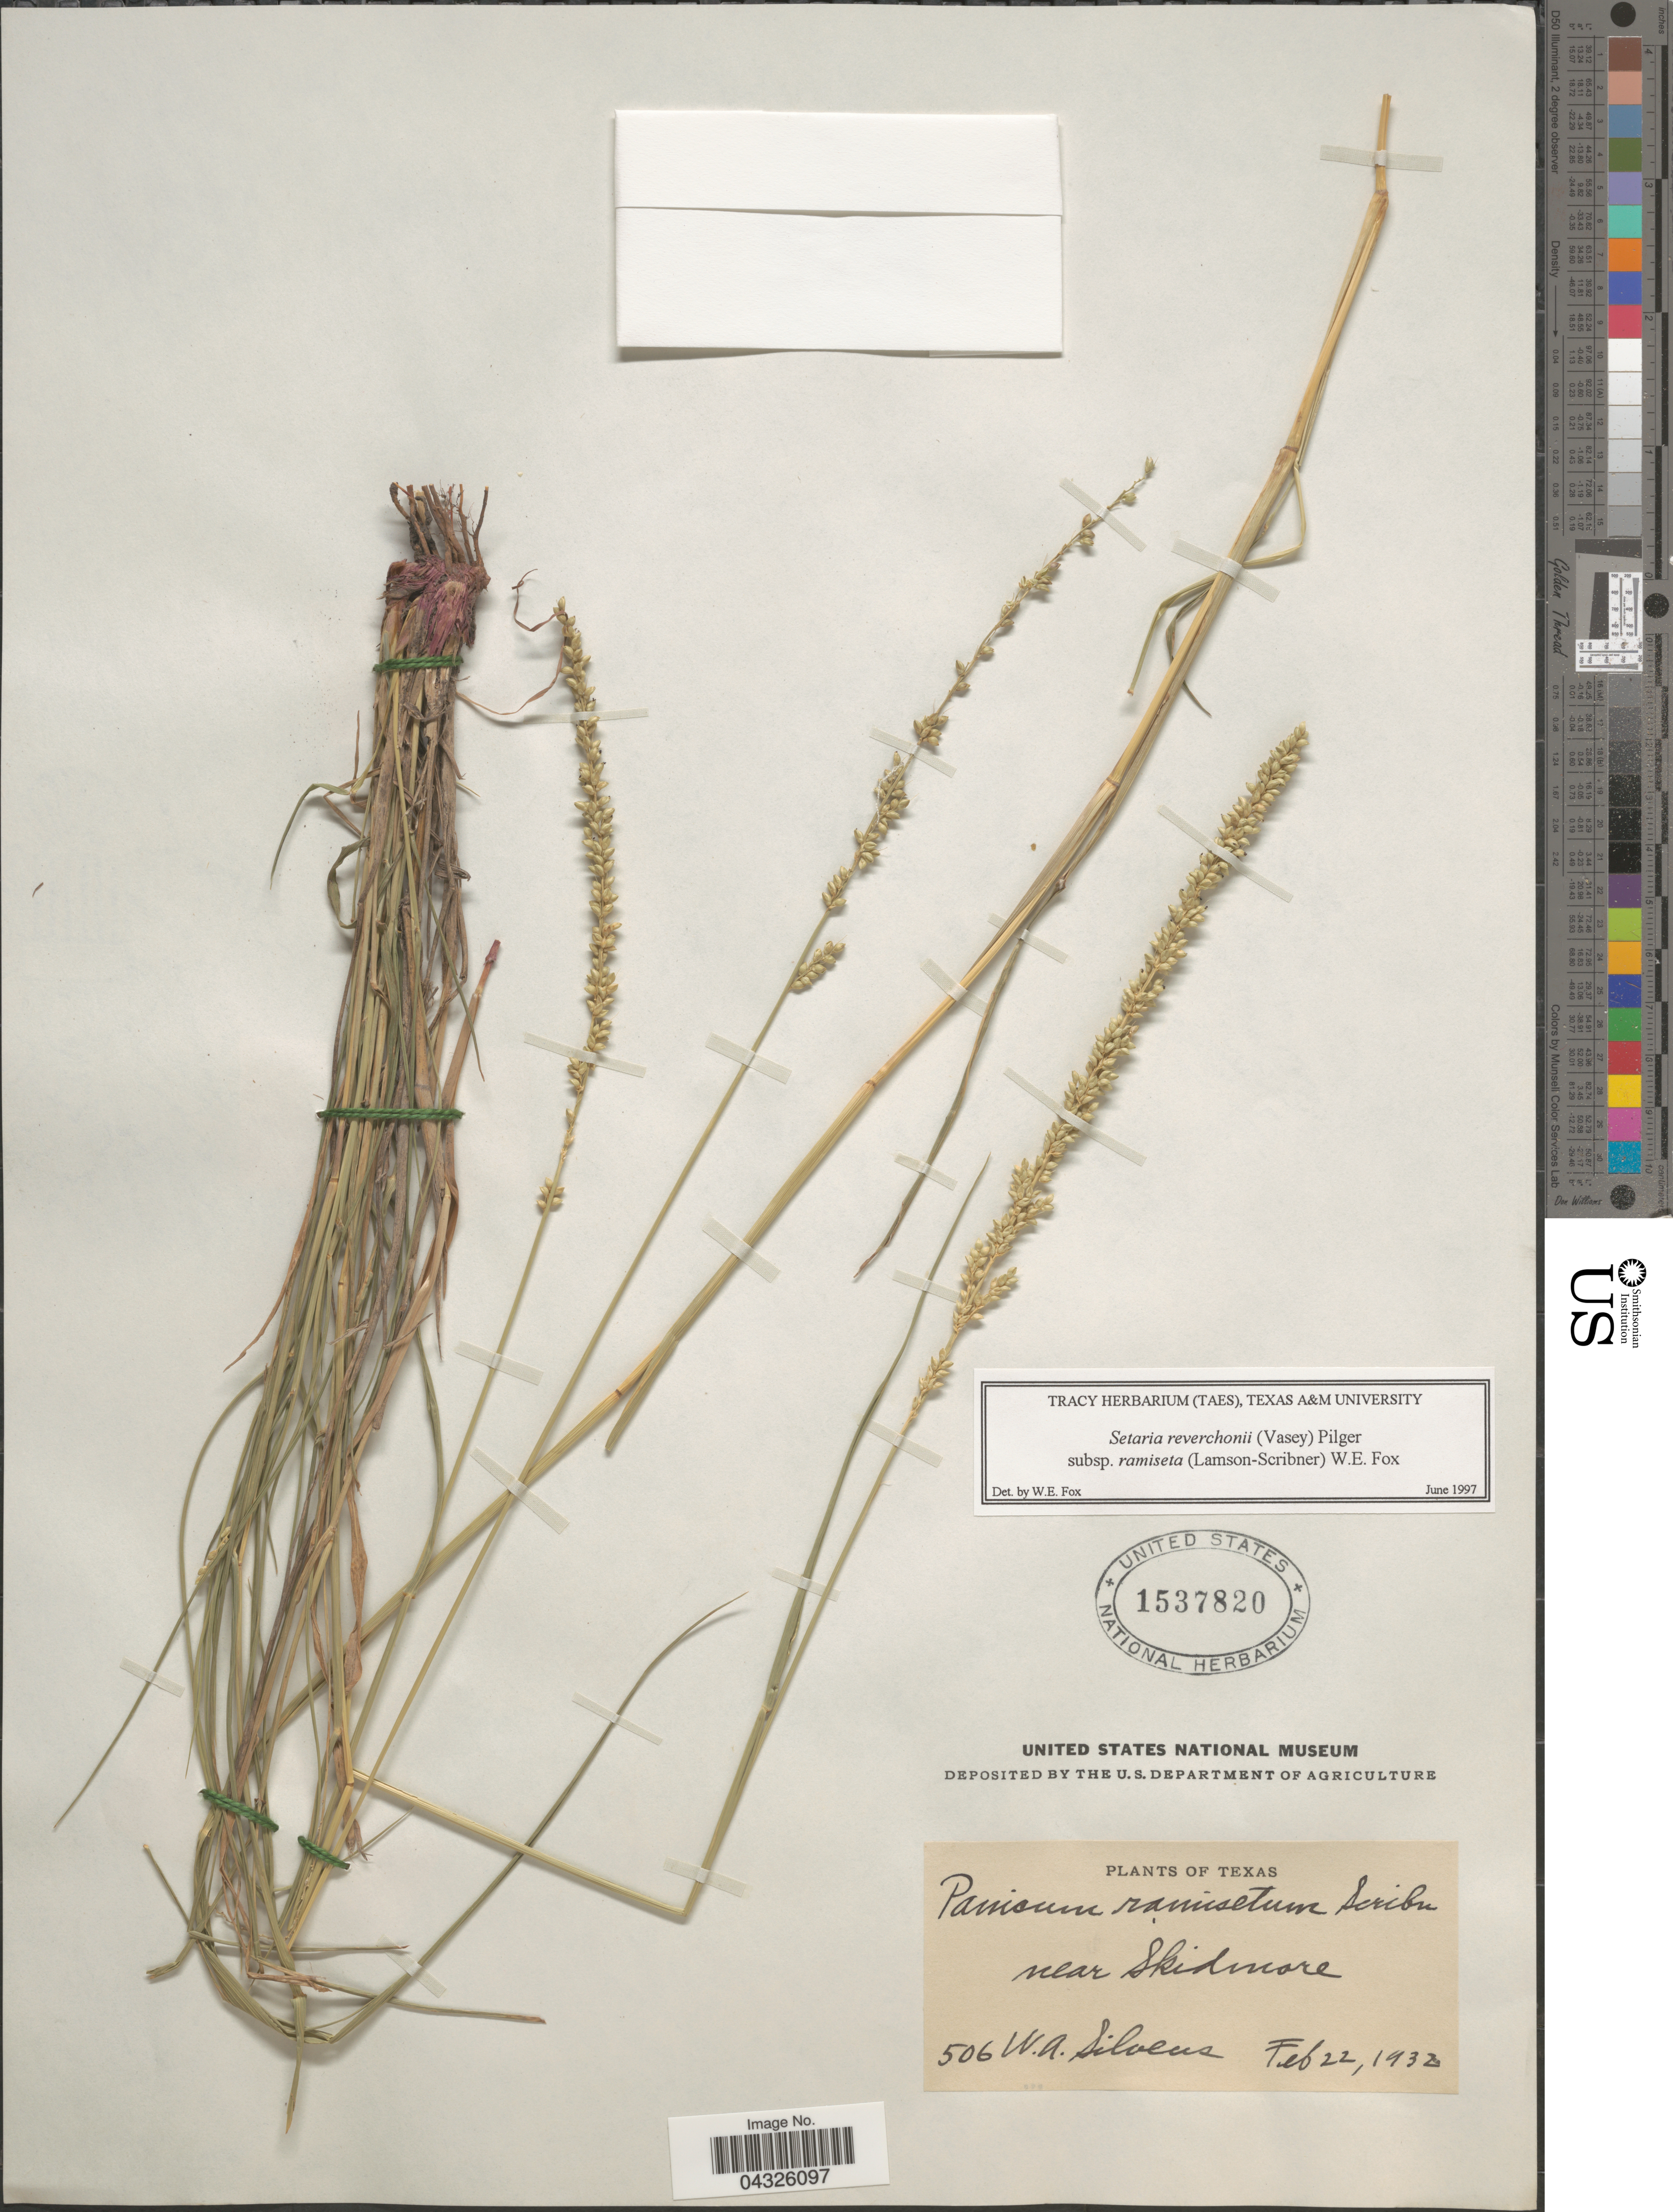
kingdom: Plantae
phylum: Tracheophyta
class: Liliopsida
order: Poales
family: Poaceae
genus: Setaria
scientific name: Setaria reverchonii subsp. ramiseta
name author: (Scribn.) W.E. Fox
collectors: W. Silveus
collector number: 506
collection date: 1932-02-22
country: United States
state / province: Texas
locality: Near Skidmore.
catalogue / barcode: US 1537820